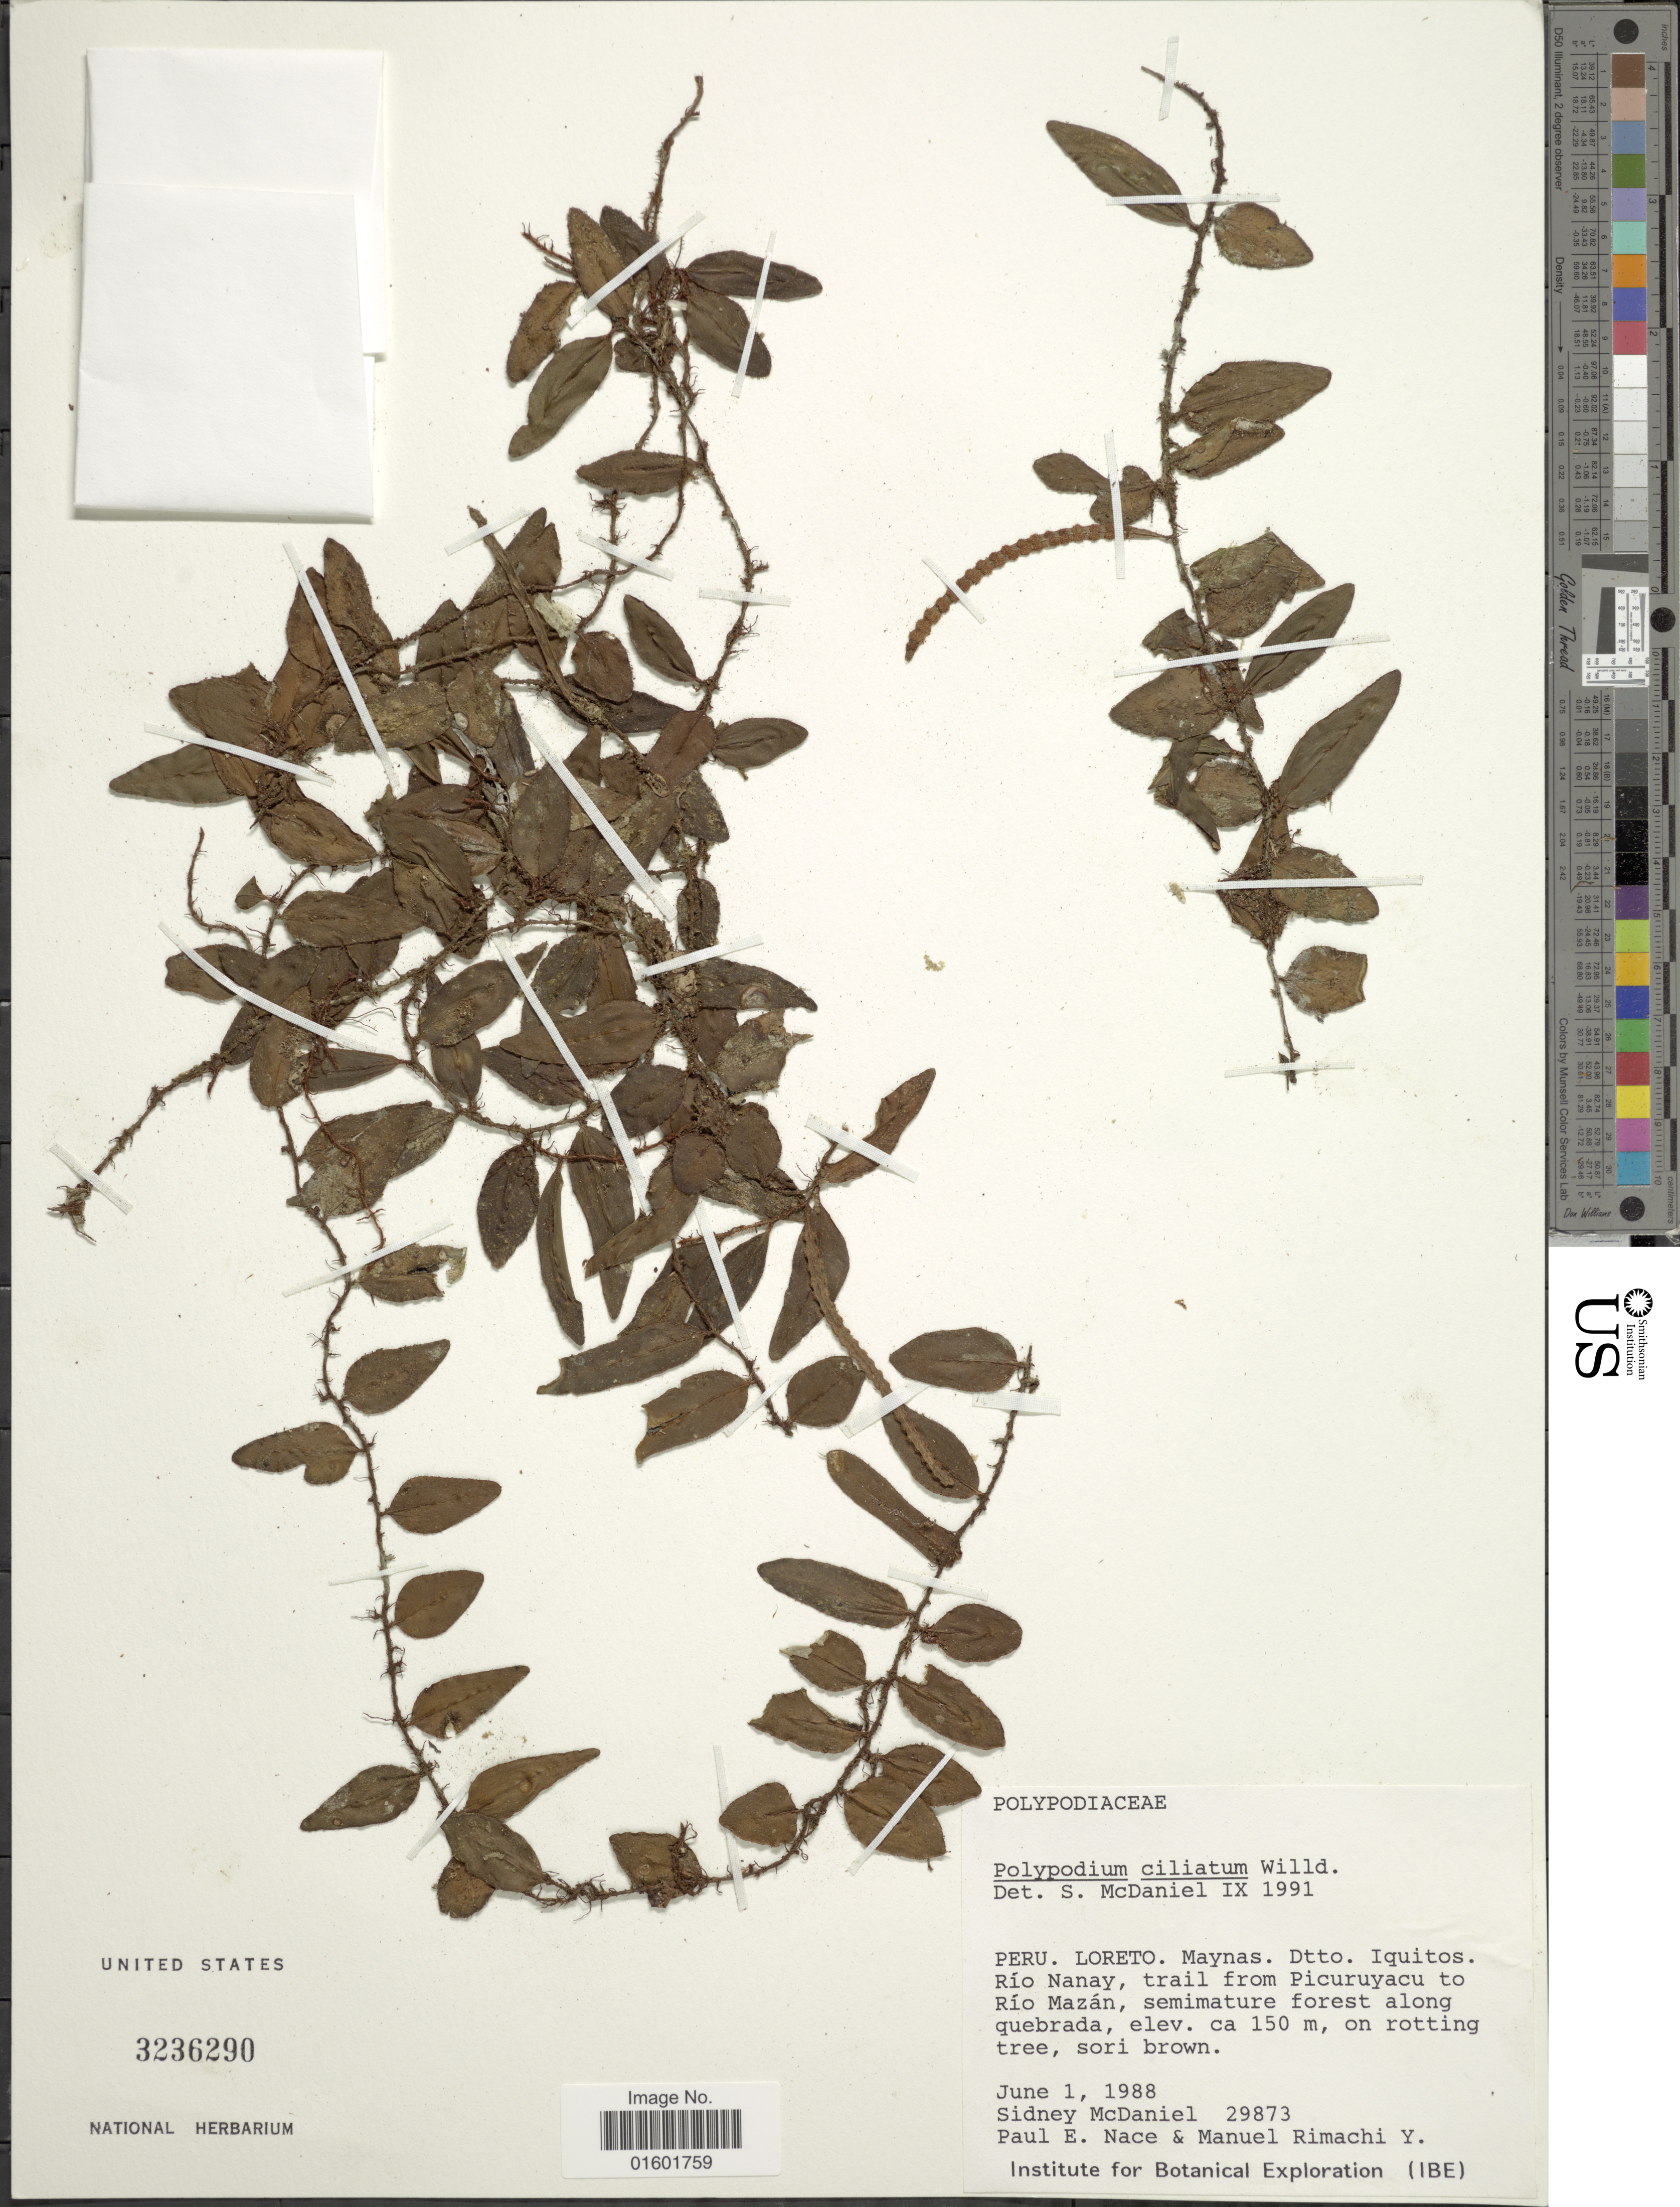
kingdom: Plantae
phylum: Tracheophyta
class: Polypodiopsida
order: Polypodiales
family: Polypodiaceae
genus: Microgramma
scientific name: Microgramma reptans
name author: (Cav.) A.R. Sm.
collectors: S. McDaniel, P. Nace & M. Rimachi Y.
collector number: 29873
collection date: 1988-06-01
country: Peru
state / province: Loreto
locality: Maynas. Dtto. Iquitos. Rio Nanay, trail from Picuruyacu to Rio Mazan, semimature forest along quebrada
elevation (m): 150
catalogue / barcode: US 3236290